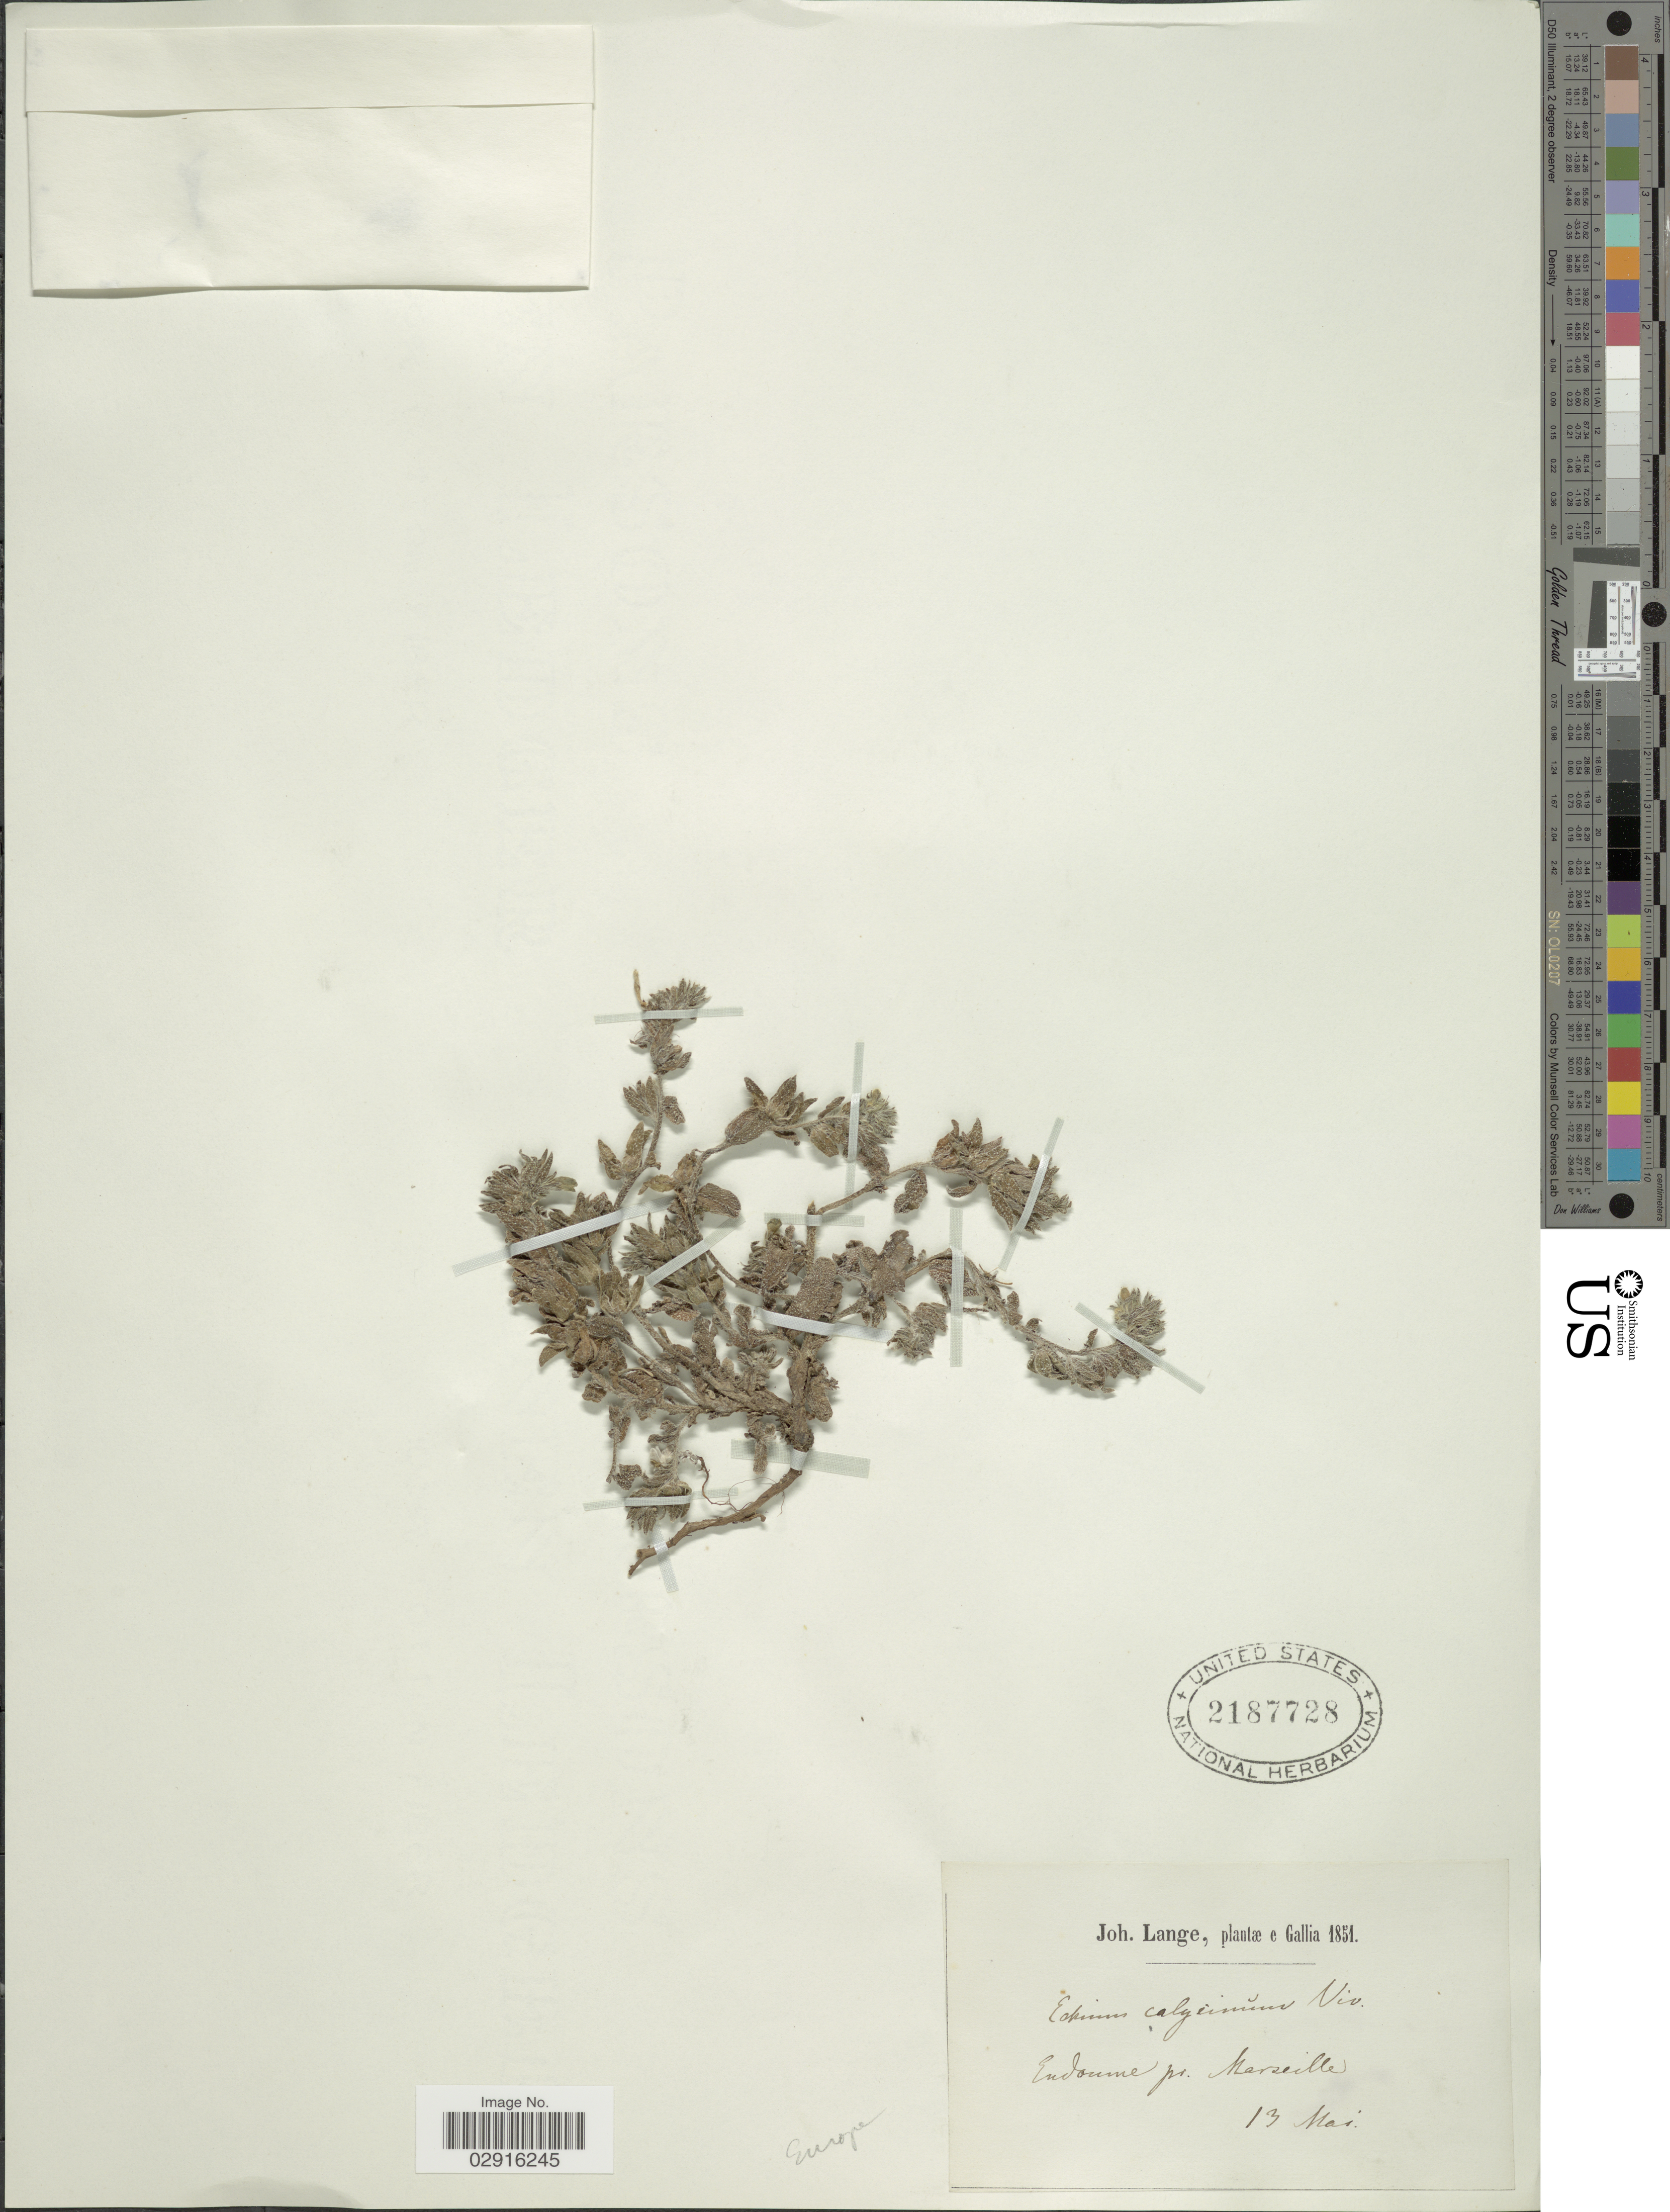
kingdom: Plantae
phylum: Tracheophyta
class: Magnoliopsida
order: Boraginales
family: Boraginaceae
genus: Echium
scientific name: Echium calycinum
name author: Viv.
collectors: J. Lange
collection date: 1851-05-13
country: France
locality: Gallia. Endoume pr. Marseille.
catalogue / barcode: US 2187728